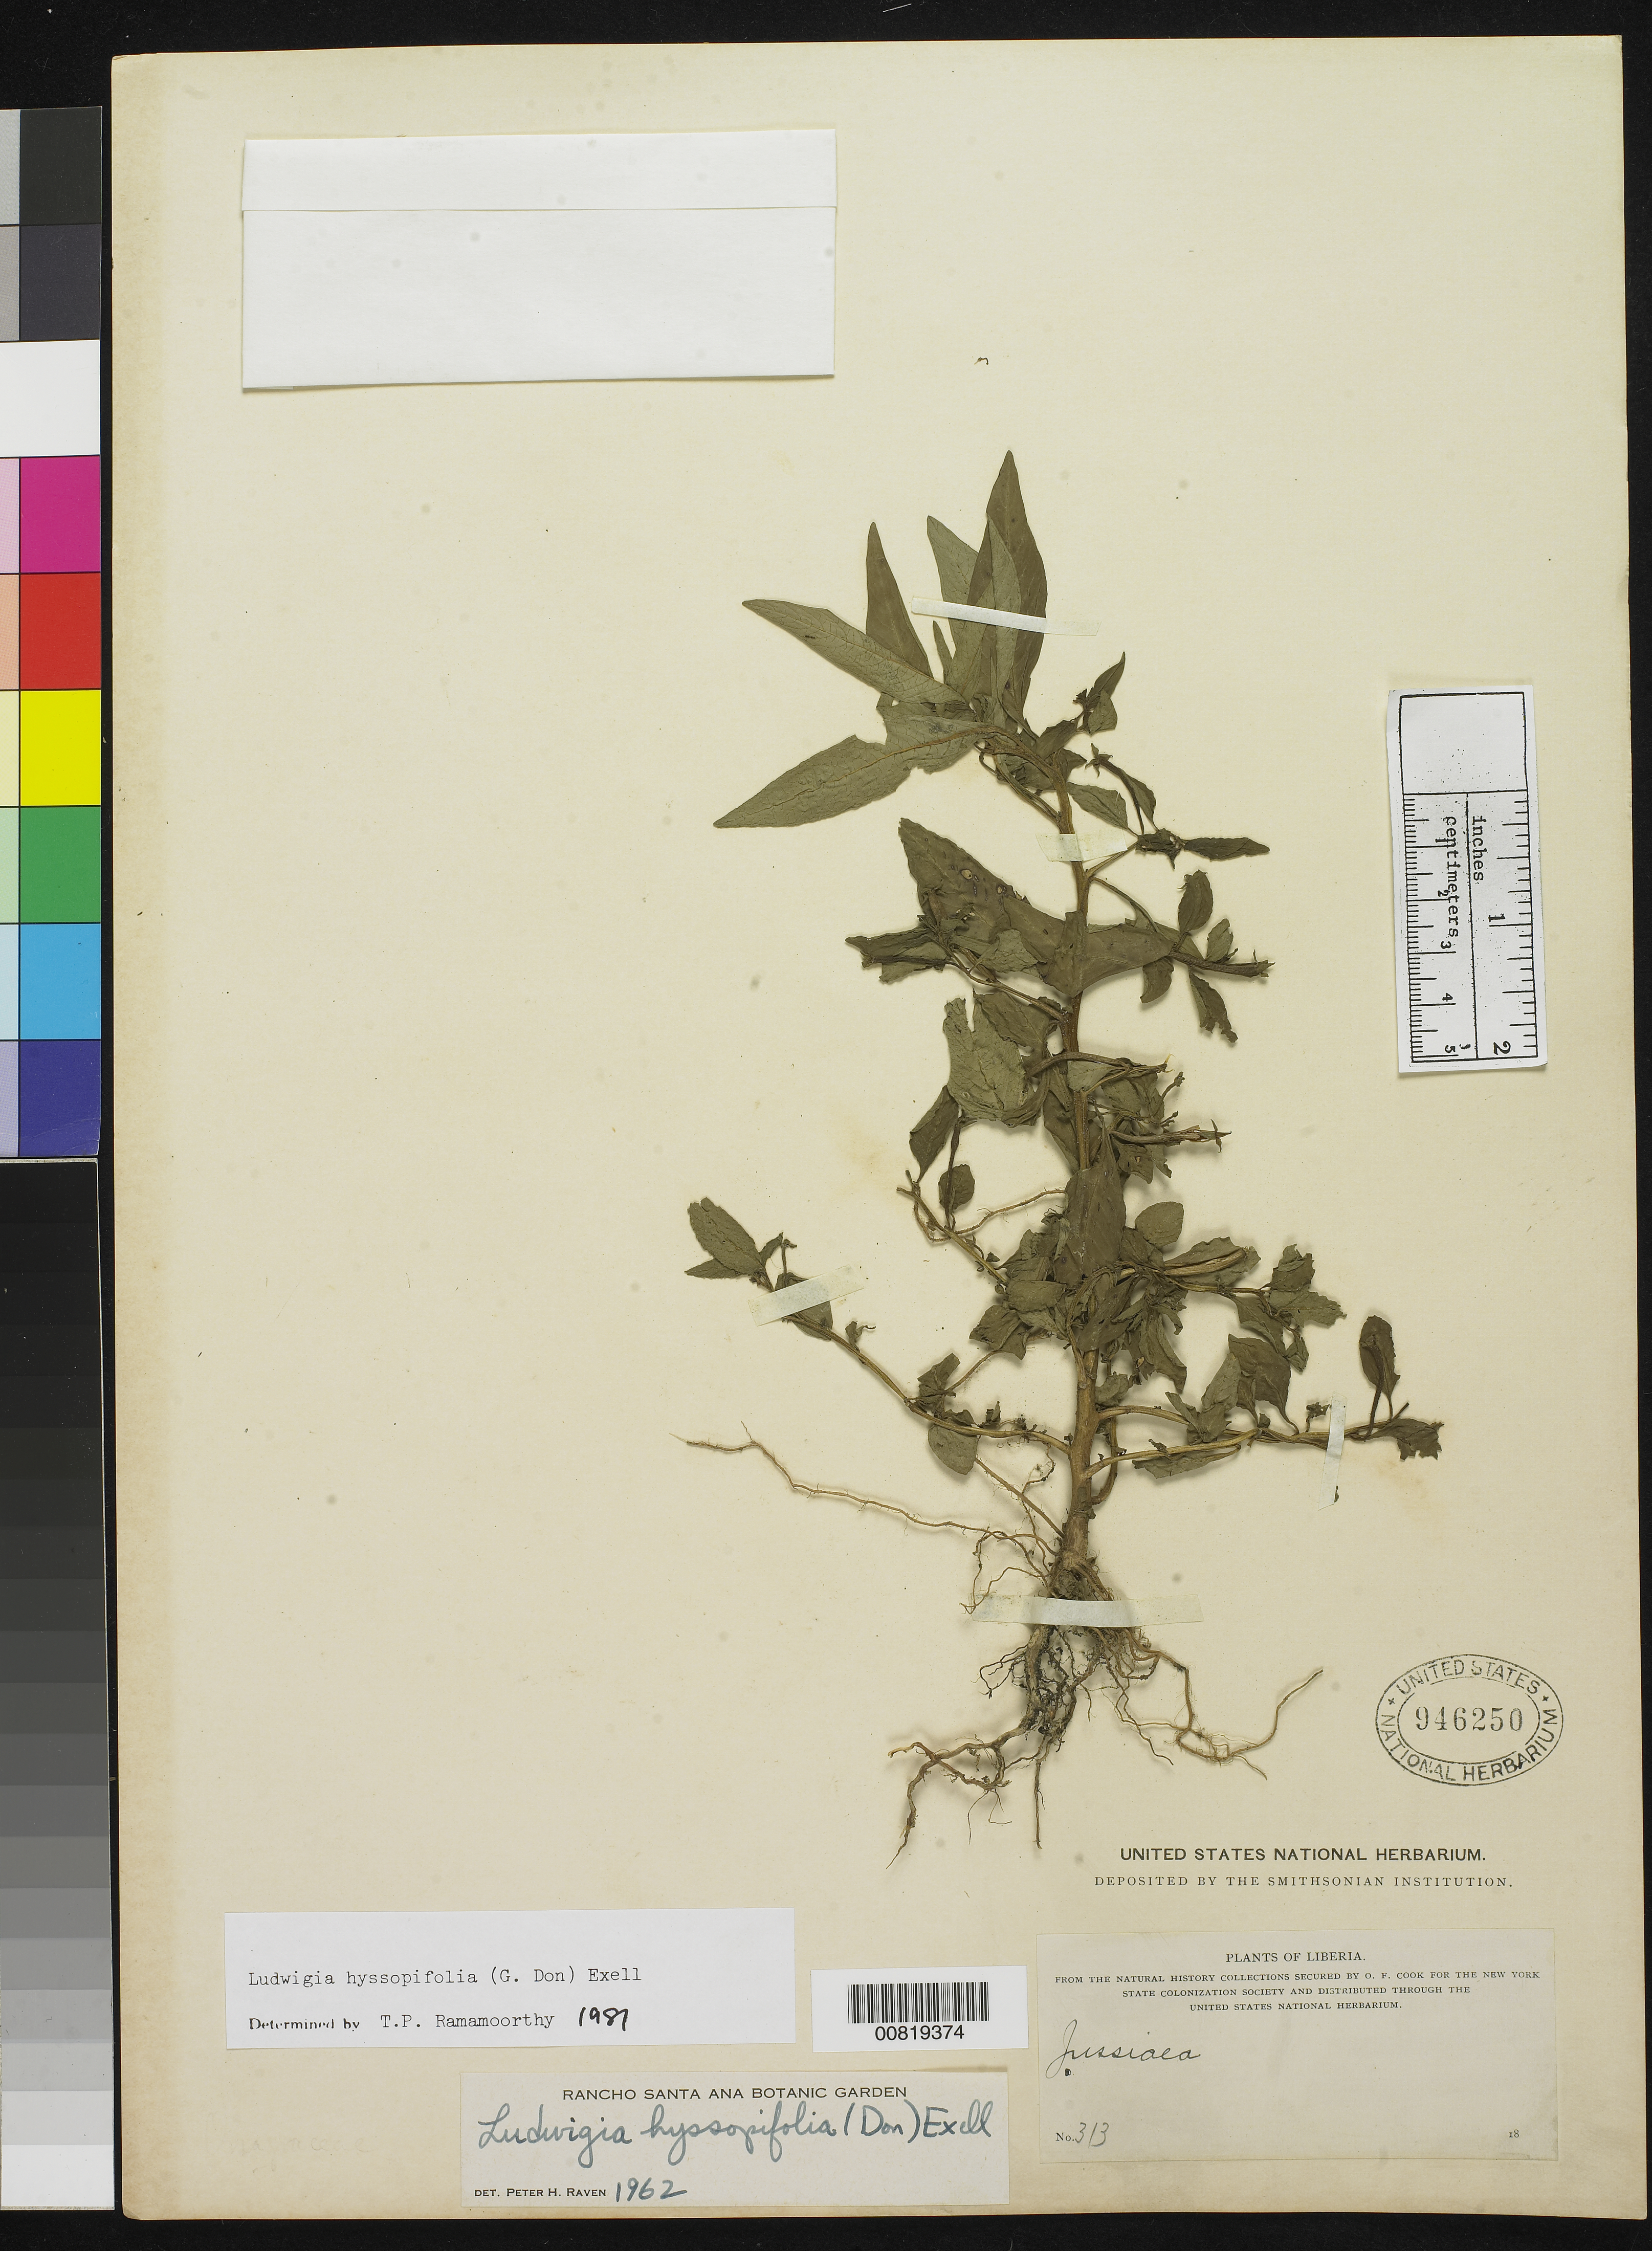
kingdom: Plantae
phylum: Tracheophyta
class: Magnoliopsida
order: Myrtales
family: Onagraceae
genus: Ludwigia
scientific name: Ludwigia hyssopifolia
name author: (G. Don) Exell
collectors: O. F. Cook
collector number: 313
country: Liberia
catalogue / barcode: US 946250